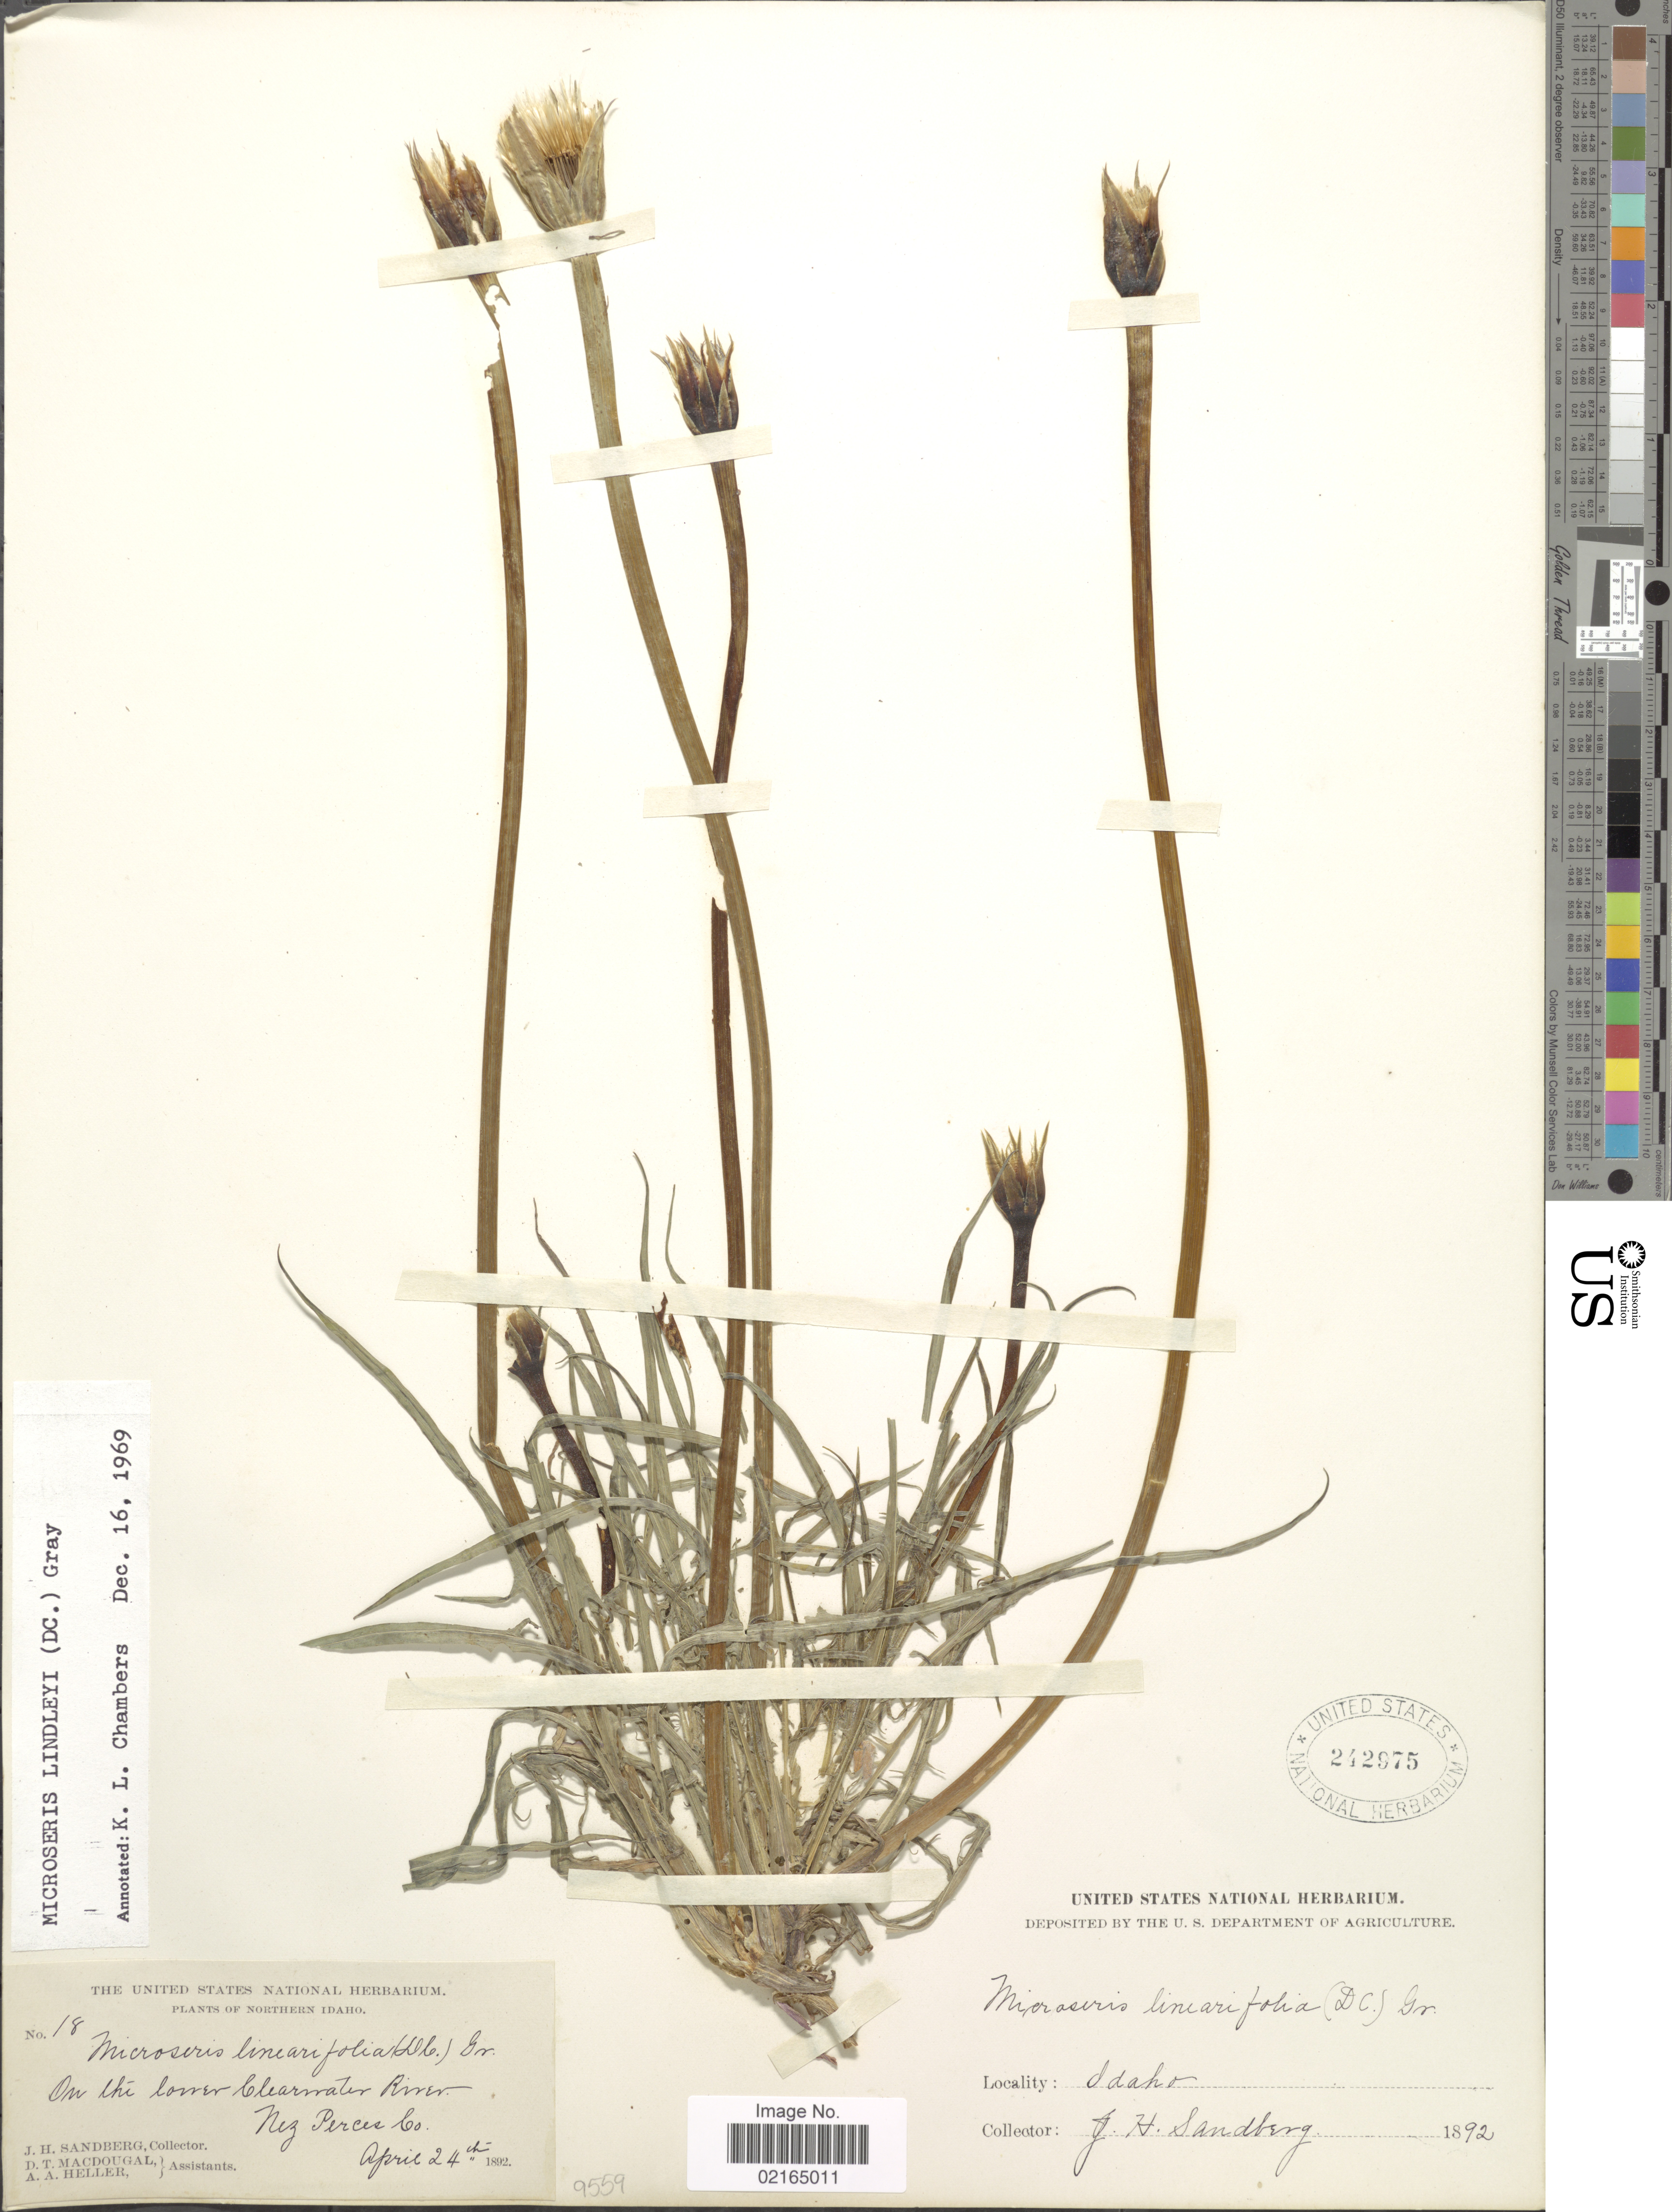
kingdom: Plantae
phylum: Tracheophyta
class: Magnoliopsida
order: Asterales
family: Asteraceae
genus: Uropappus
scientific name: Uropappus lindleyi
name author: (DC.) Nutt.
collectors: J. H. Sandberg, D. T. MacDougal & A. A. Heller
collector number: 18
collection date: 1892-04-24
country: United States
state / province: Idaho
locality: On the lower Clearwater River, Nez Perces Co., northern Idaho.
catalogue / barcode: US 242975